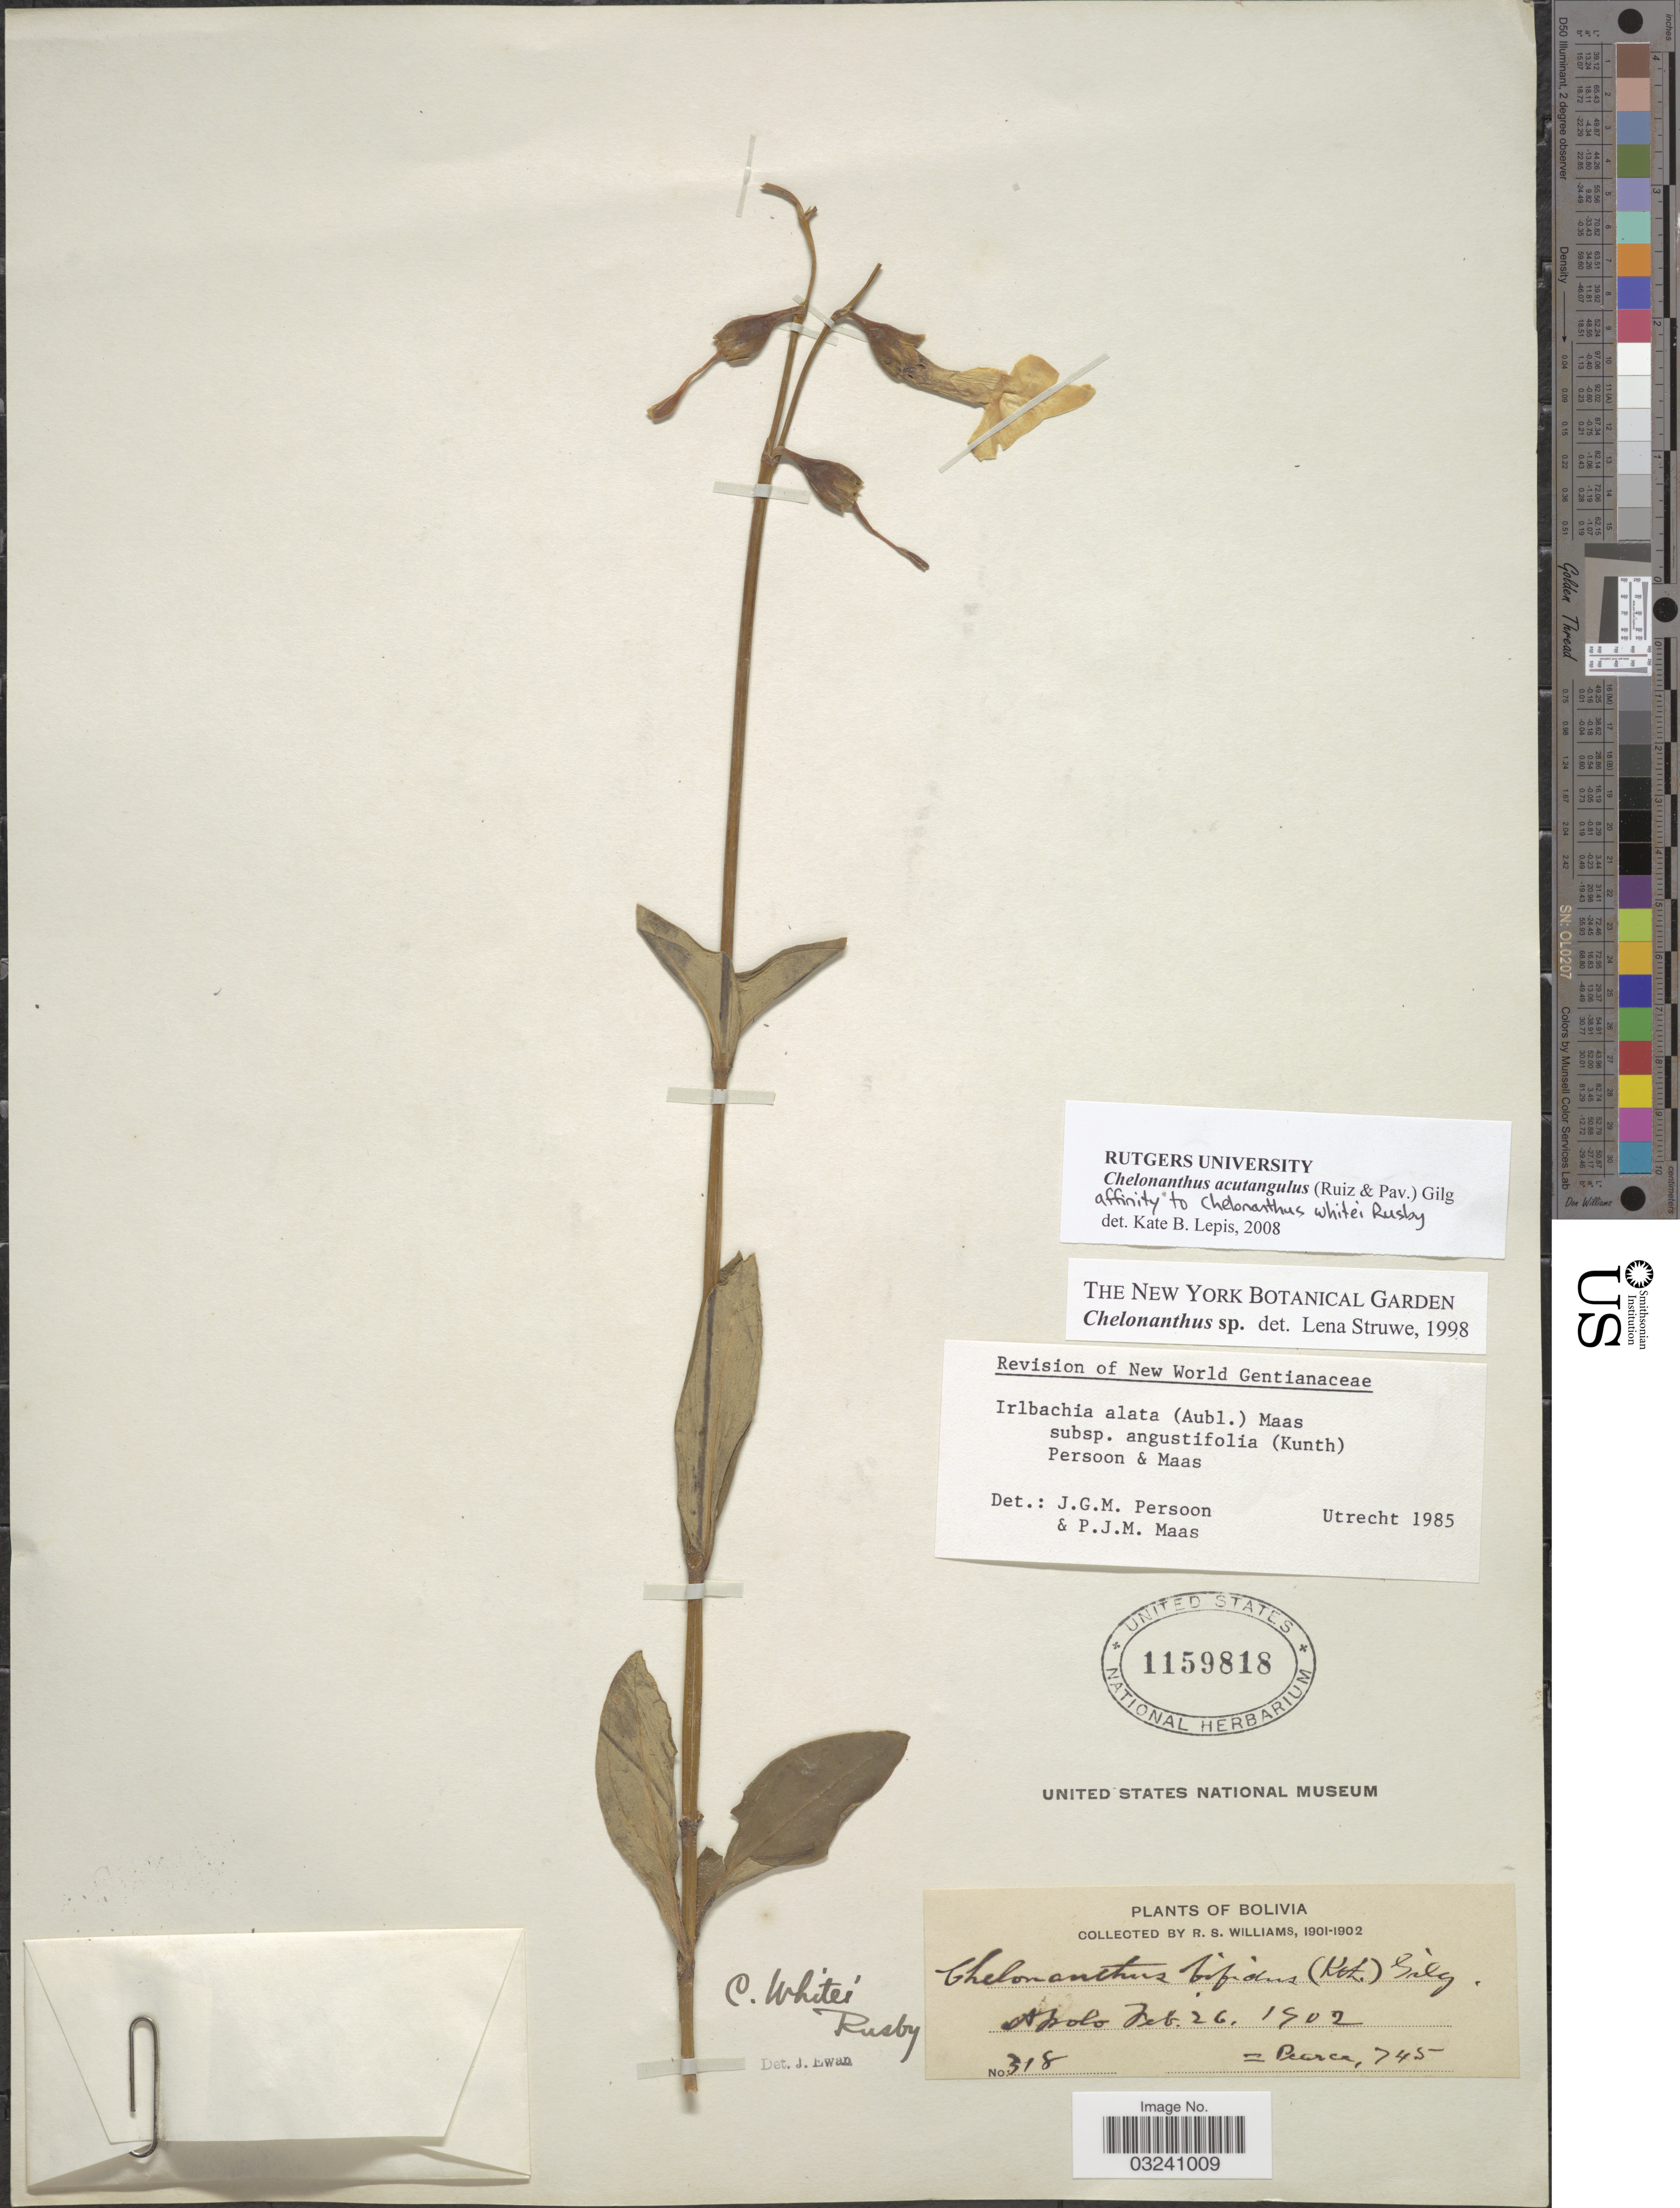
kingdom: Plantae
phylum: Tracheophyta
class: Magnoliopsida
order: Gentianales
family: Gentianaceae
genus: Chelonanthus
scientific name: Chelonanthus acutangulus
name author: (Ruiz & Pav.) Gilg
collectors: R. S. Williams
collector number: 318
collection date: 1902-02-26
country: Bolivia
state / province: La Paz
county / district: Franz Tamayo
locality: Apolo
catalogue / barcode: US 1159818